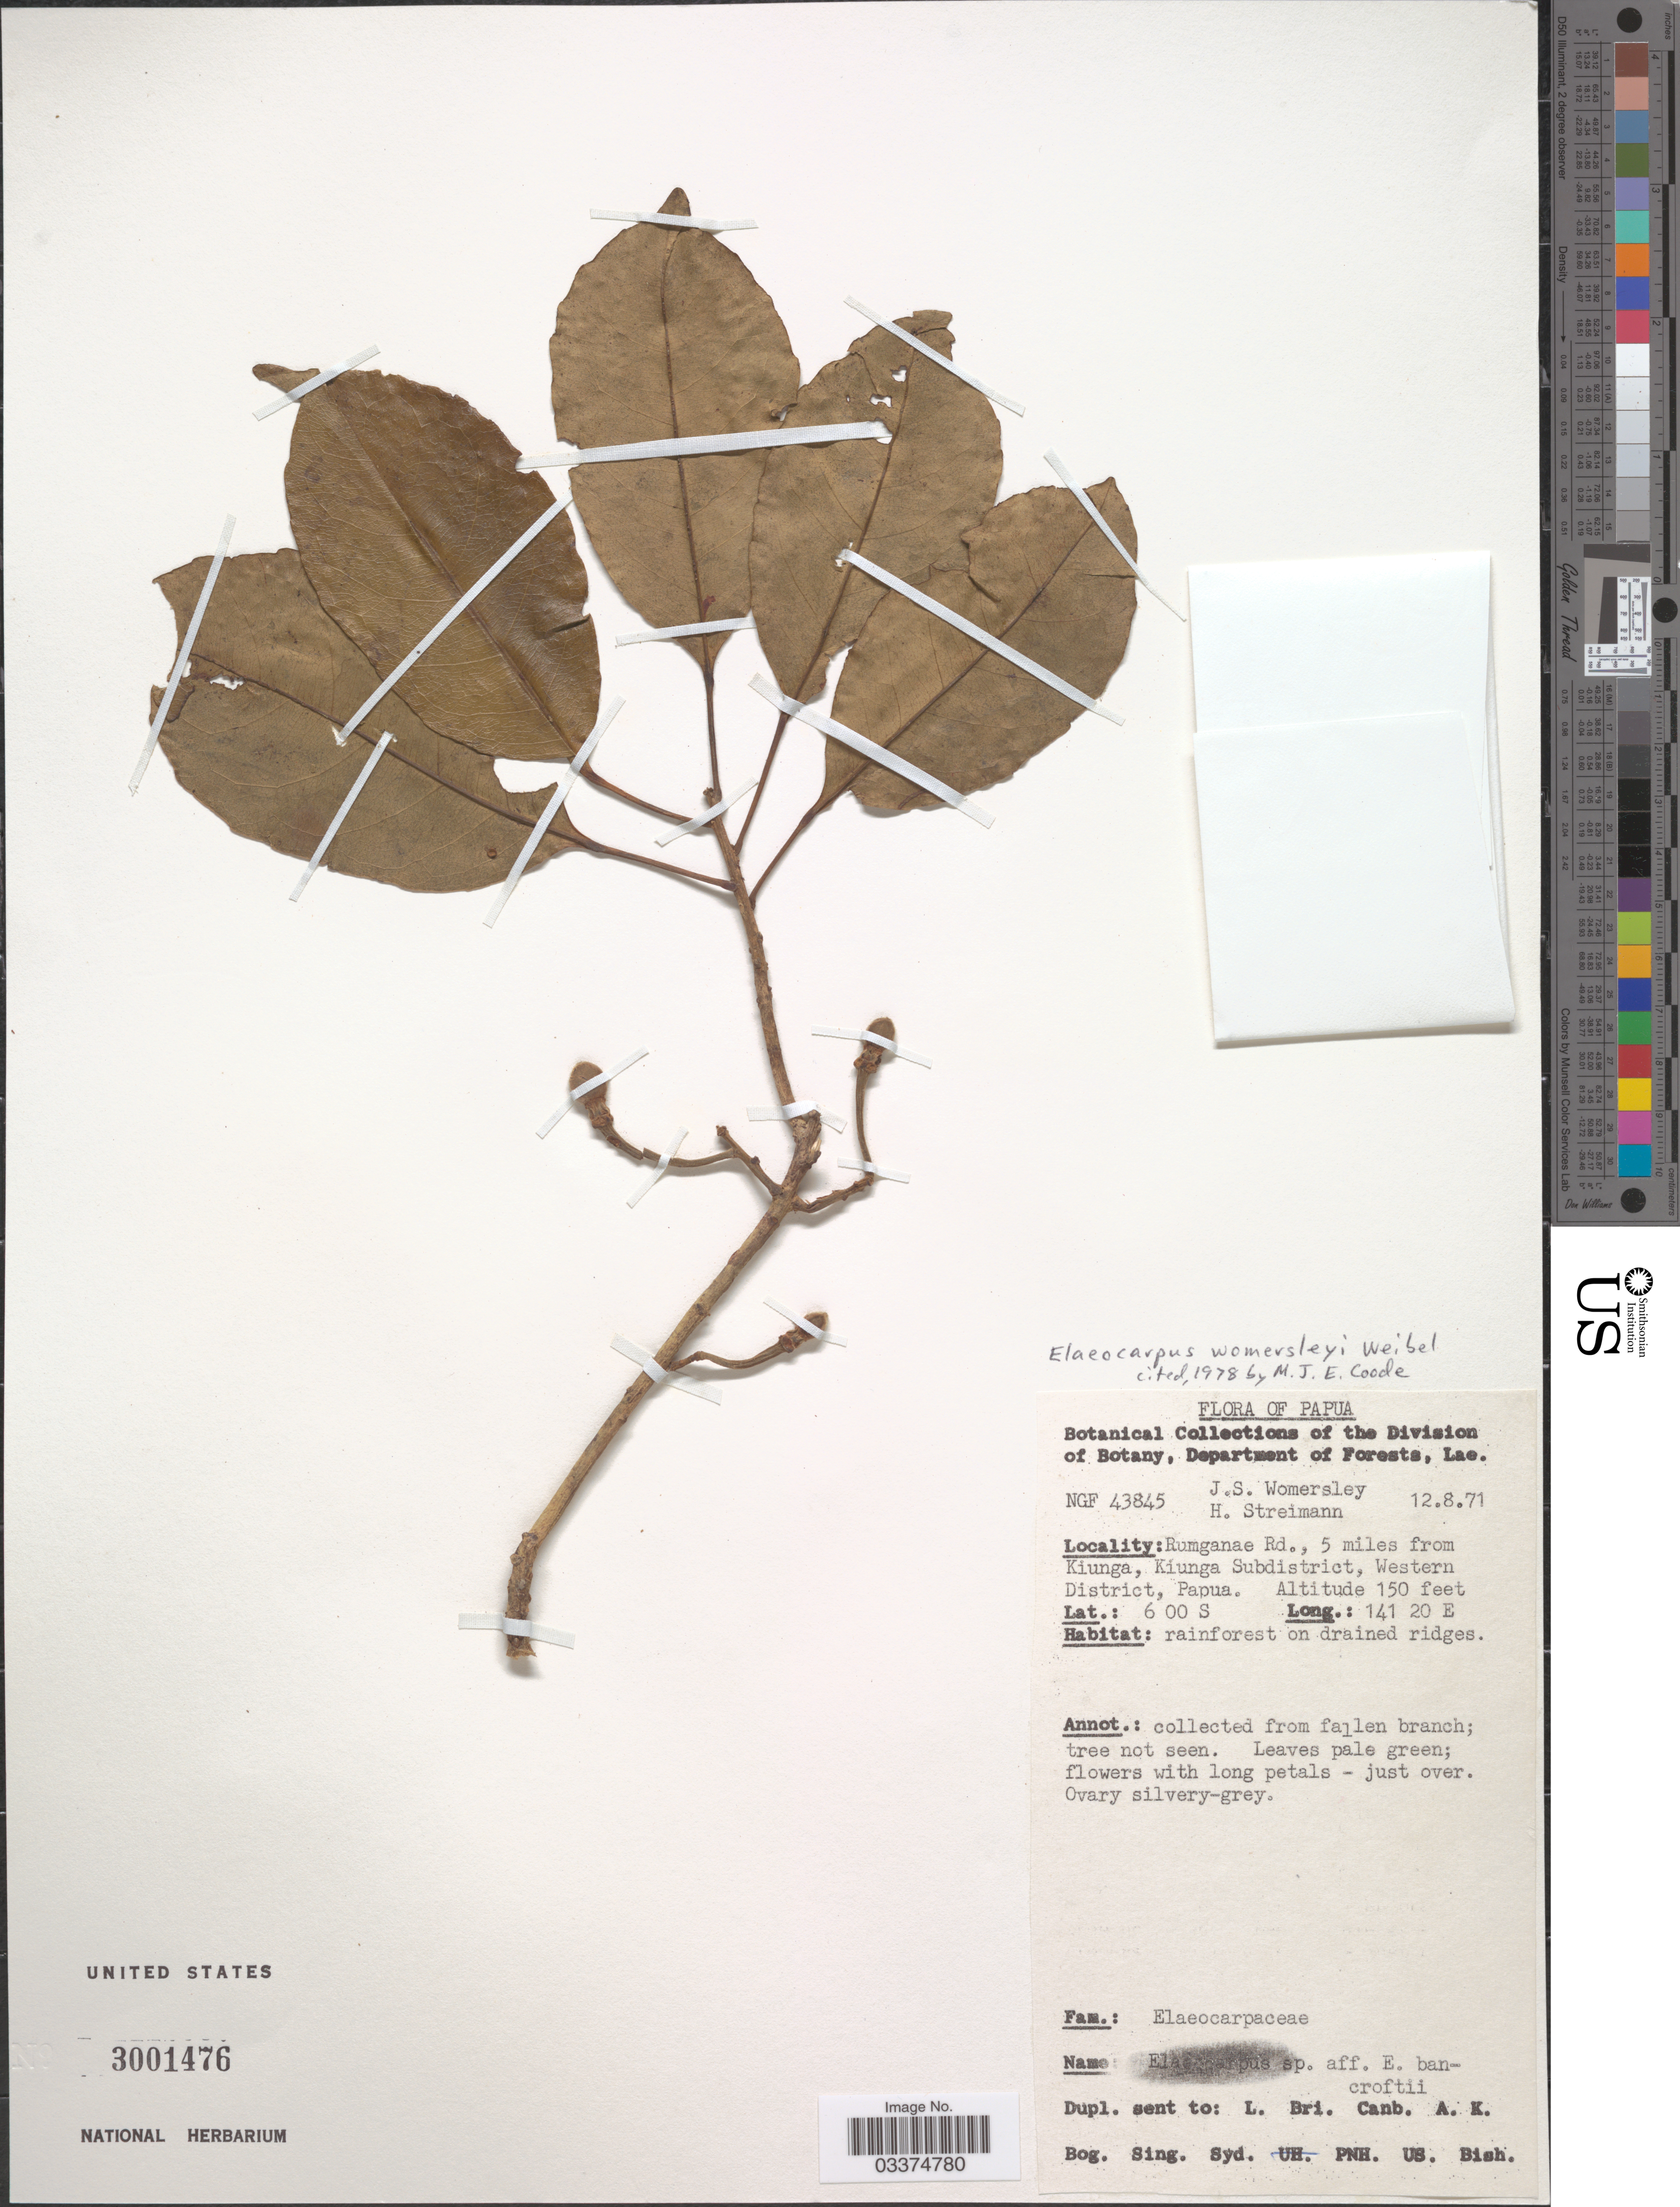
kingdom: Plantae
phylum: Tracheophyta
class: Magnoliopsida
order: Oxalidales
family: Elaeocarpaceae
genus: Elaeocarpus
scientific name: Elaeocarpus womersleyi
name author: Weibel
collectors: J. S. Womersley & H. Streimann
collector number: NGF 43845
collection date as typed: Transcribed d/m/y: 12/8/71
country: Papua New Guinea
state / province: Manus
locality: Papua. Rumganae Rd., 5 miles from Kiunga, Kiunga Subdistrict, Western District.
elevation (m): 46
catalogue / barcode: US 3001476